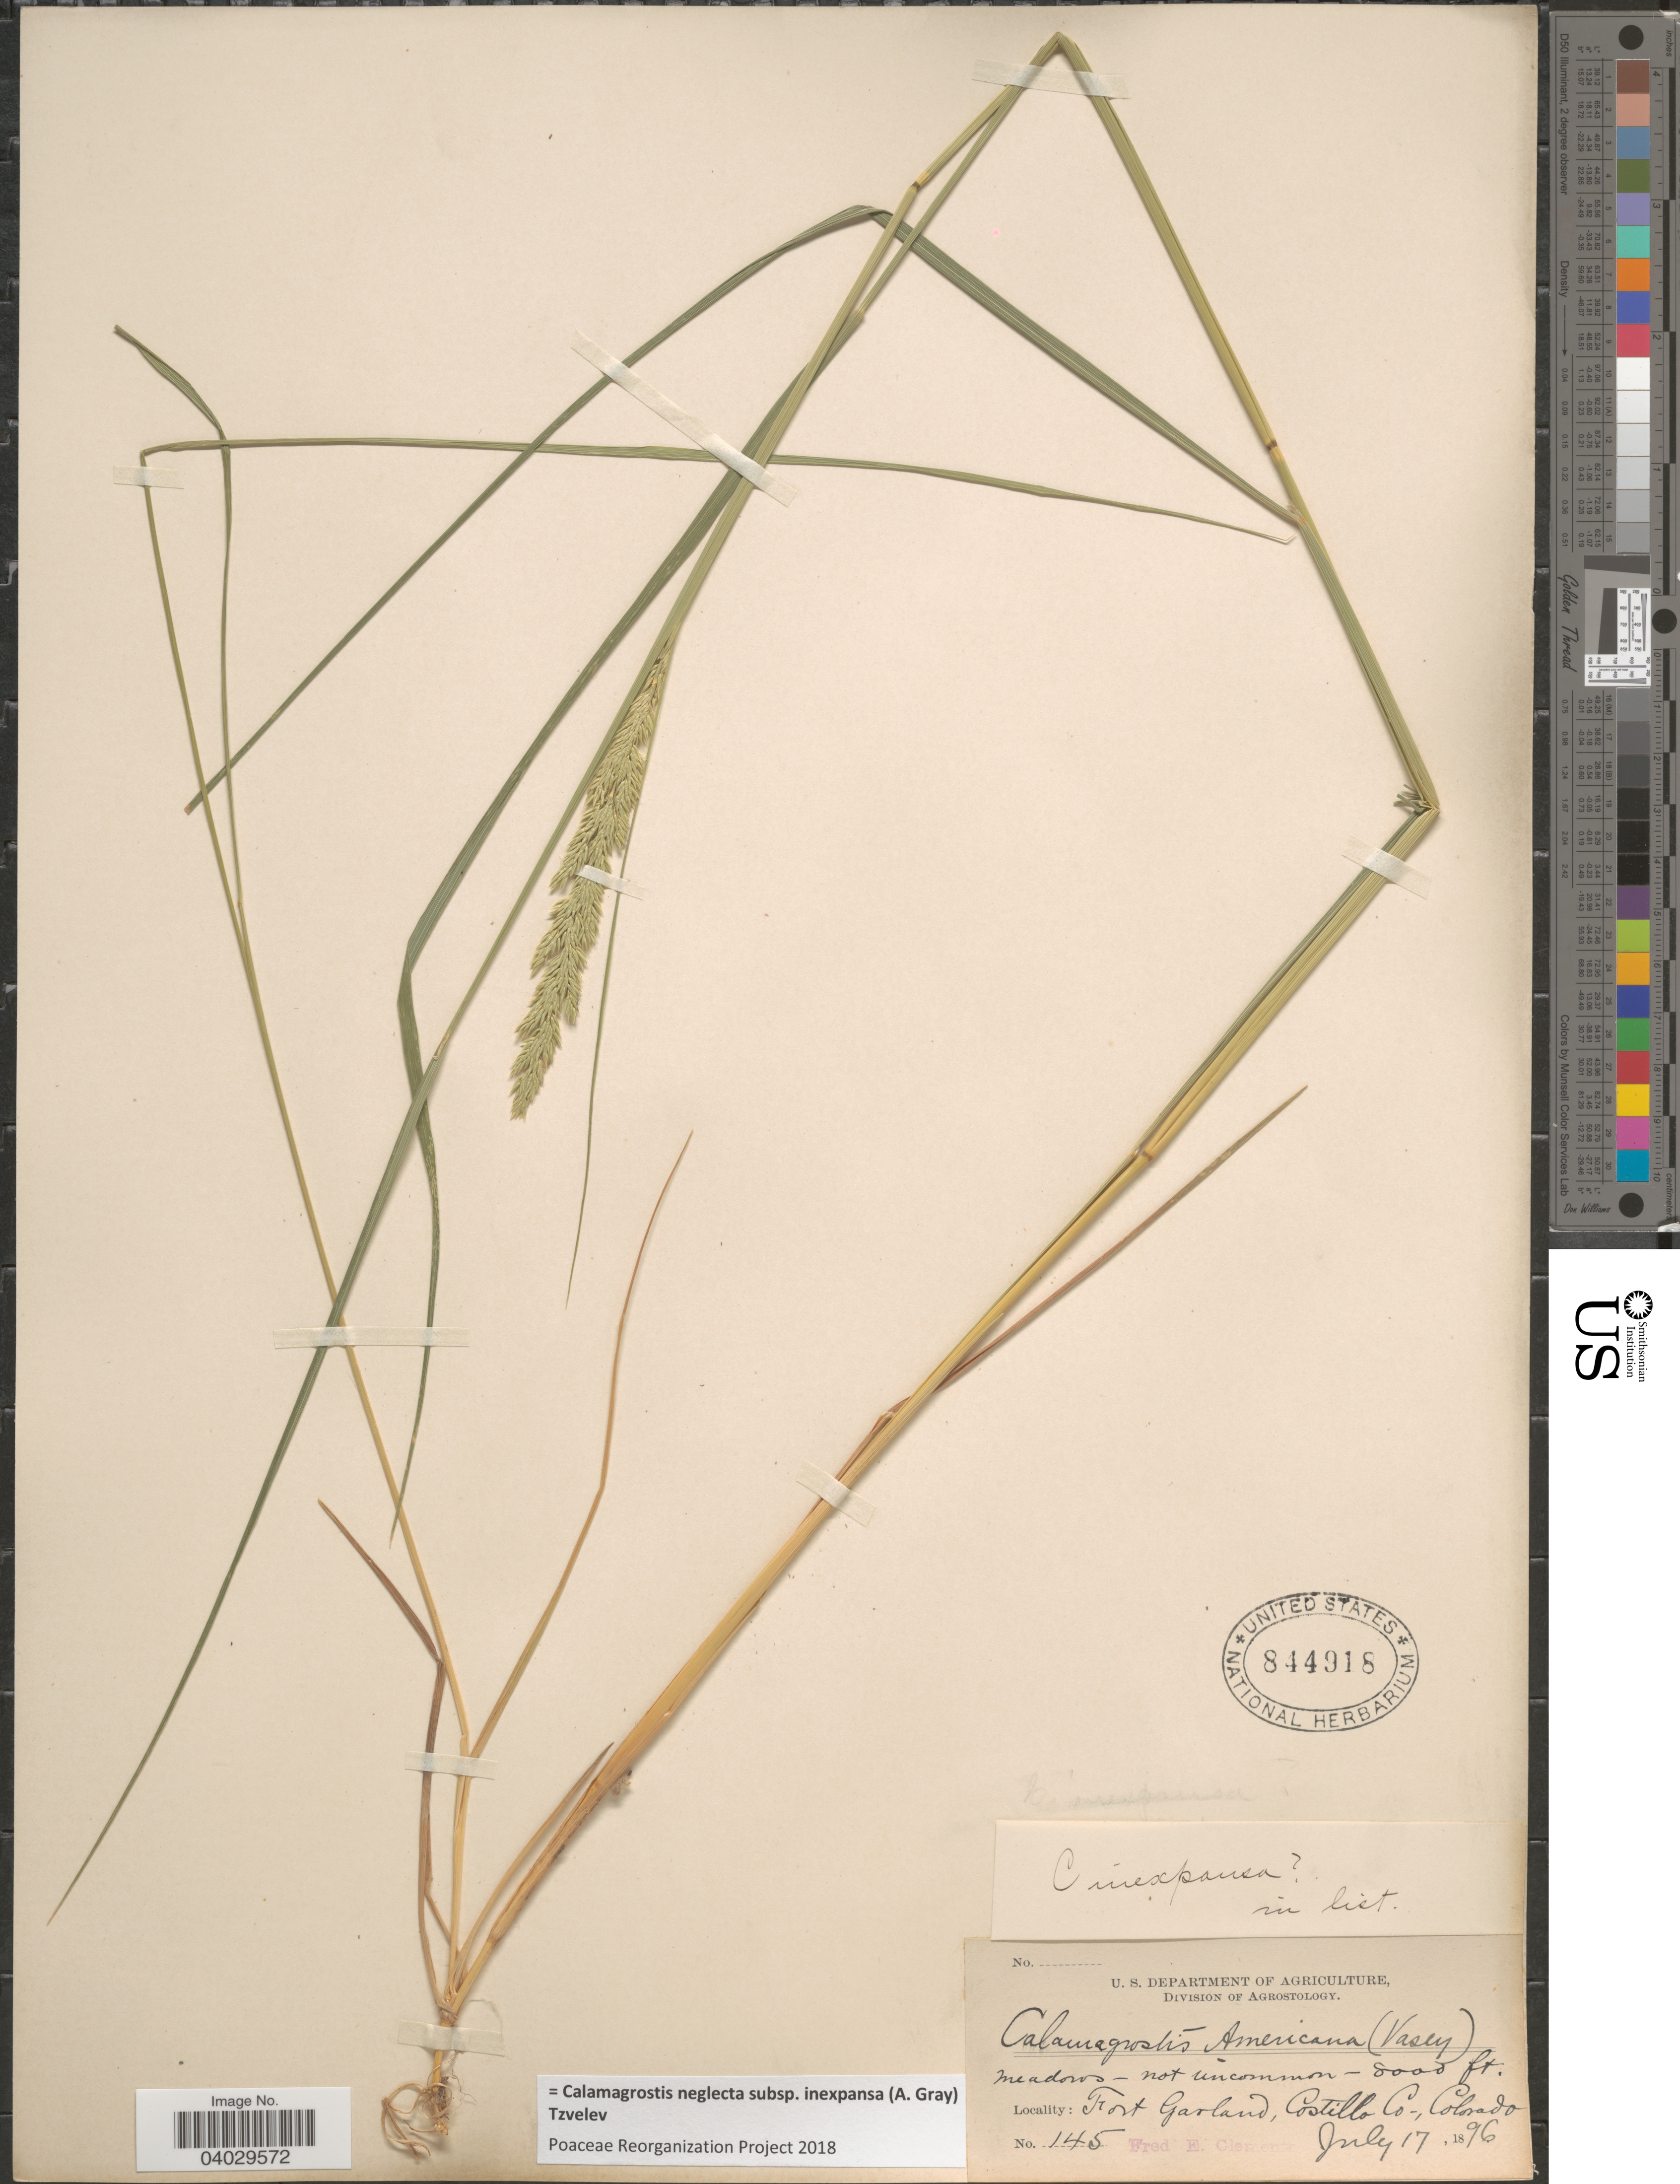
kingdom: Plantae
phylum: Tracheophyta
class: Liliopsida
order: Poales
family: Poaceae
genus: Calamagrostis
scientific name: Calamagrostis neglecta subsp. inexpansa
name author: (A. Gray) Tzvelev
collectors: F. E. Clements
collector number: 145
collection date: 1896-07-17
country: United States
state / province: Colorado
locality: Fort Garland, Costillo Co.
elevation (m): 2438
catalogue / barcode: US 844918